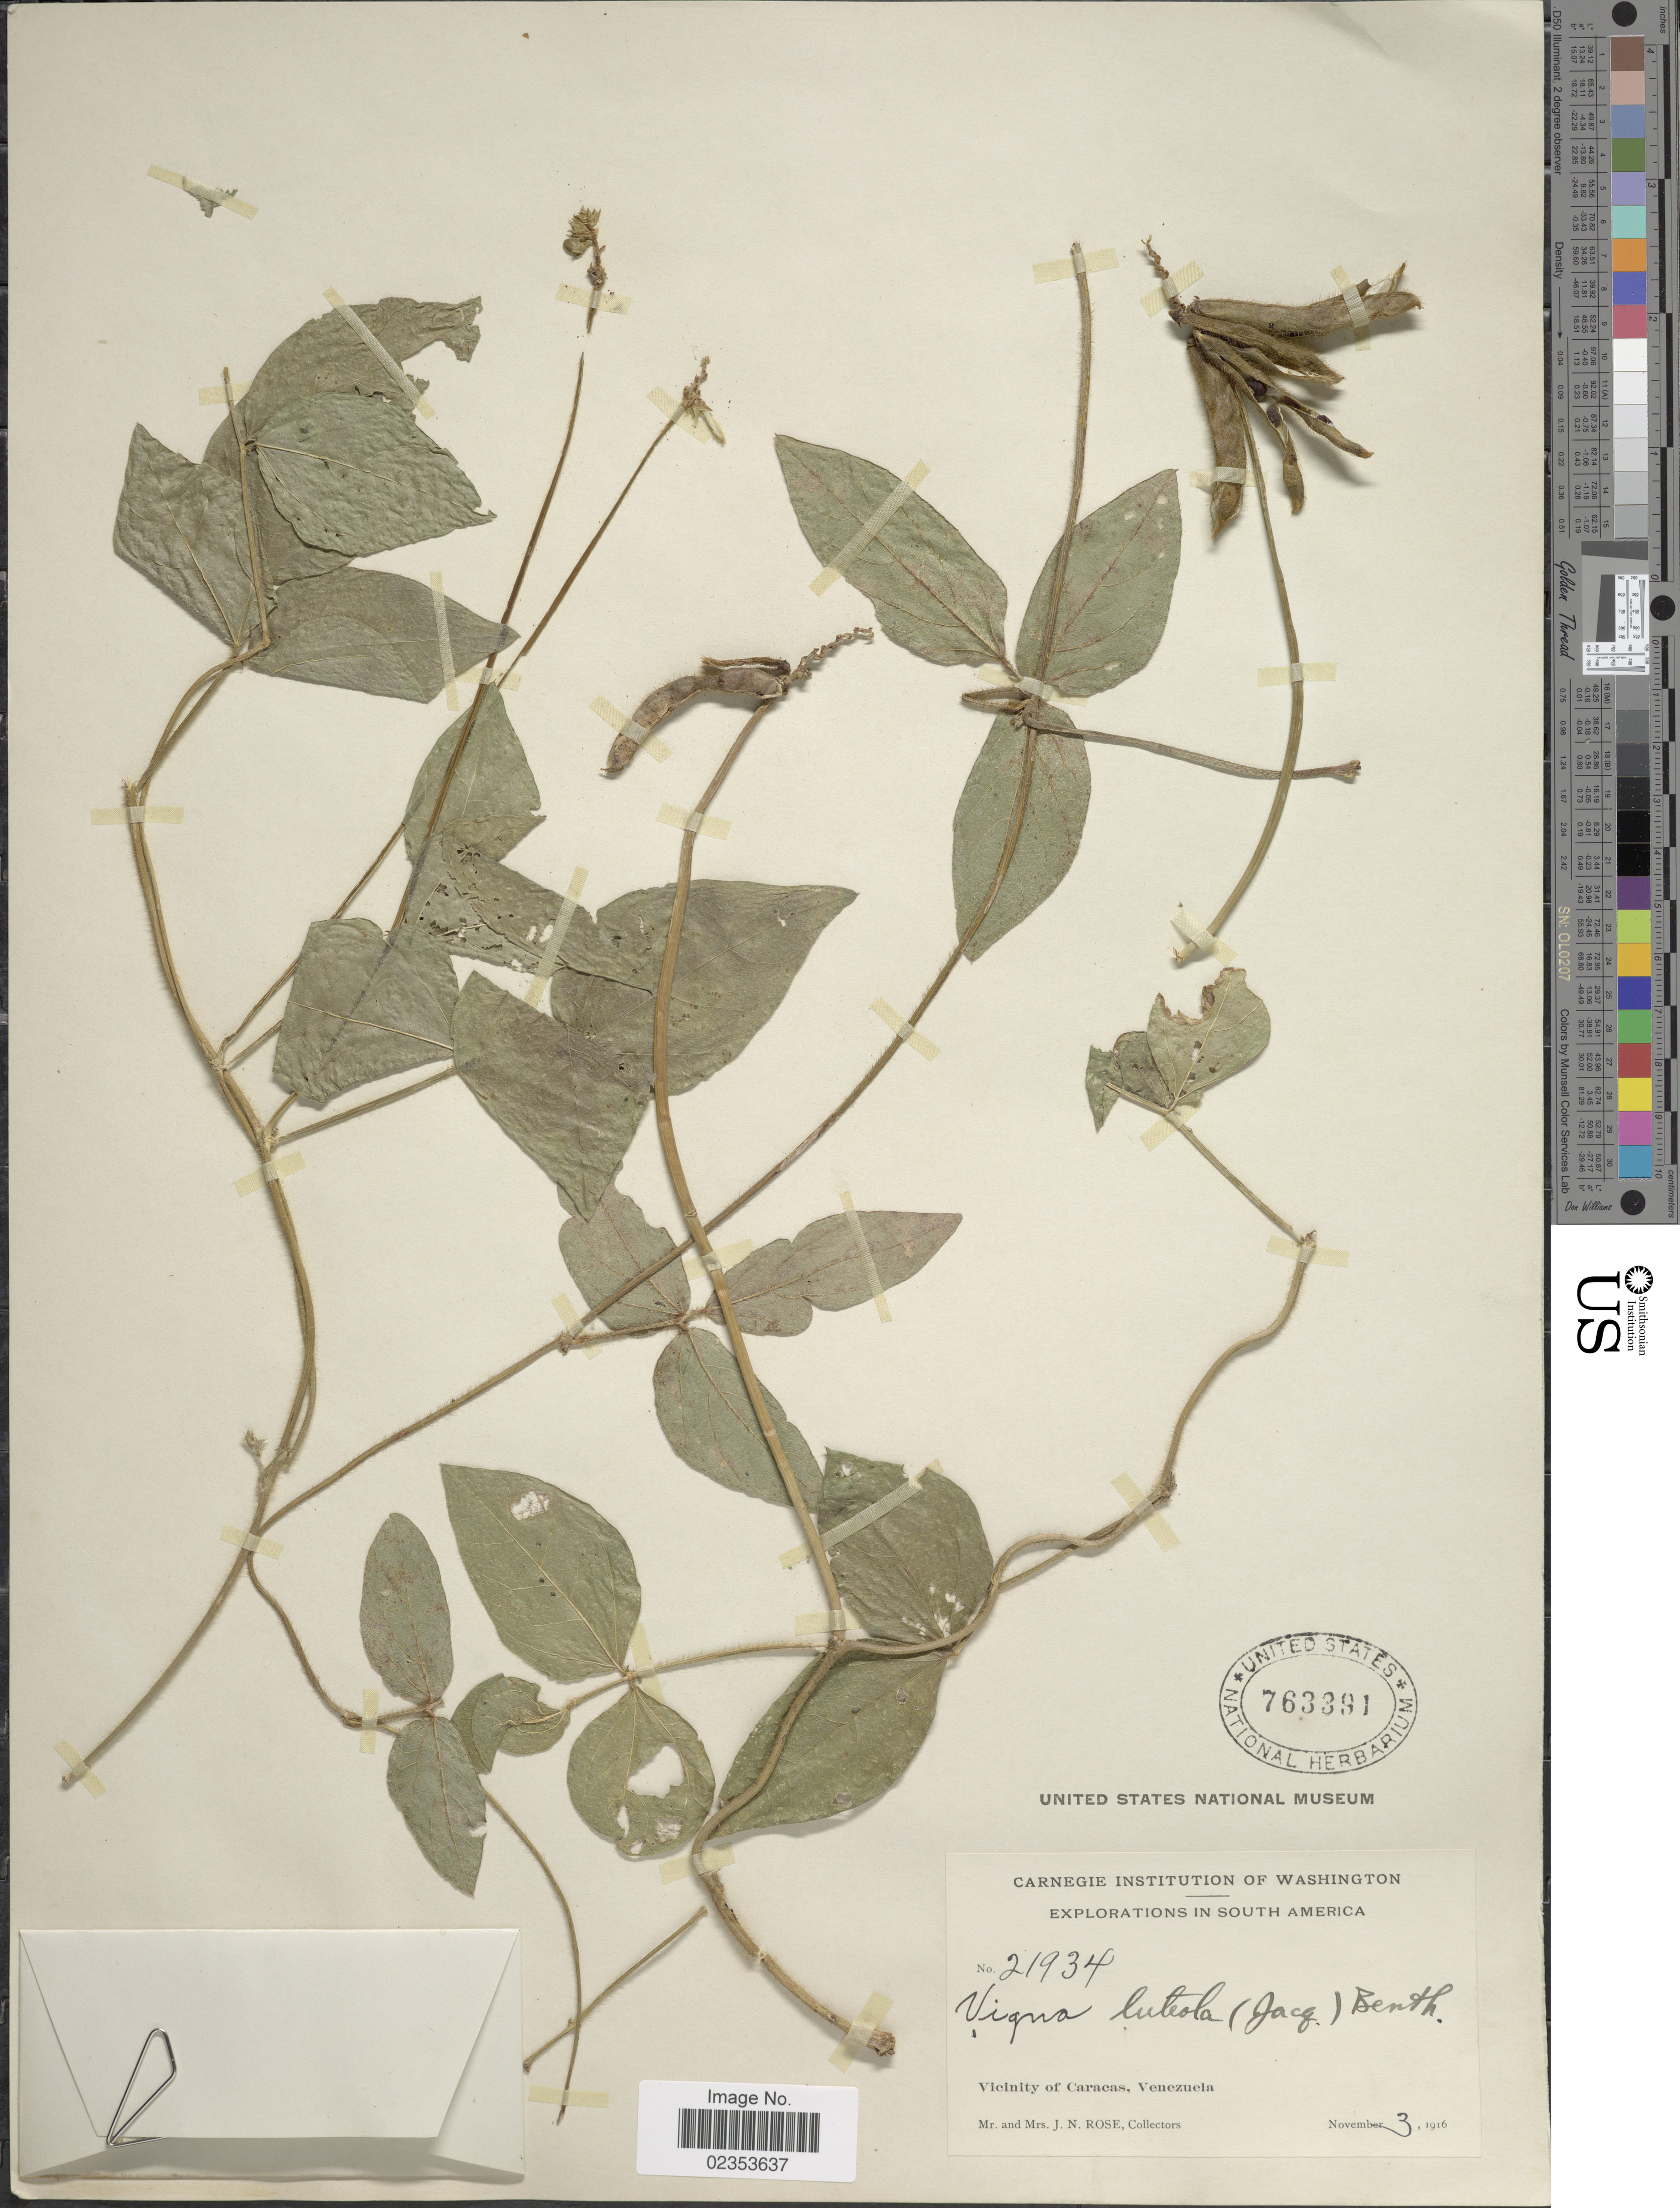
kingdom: Plantae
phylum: Tracheophyta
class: Magnoliopsida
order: Fabales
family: Fabaceae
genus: Vigna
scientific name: Vigna luteola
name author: (Jacq.) Benth.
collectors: J. N. Rose & L. B. Rose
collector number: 21934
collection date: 1916-11-03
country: Venezuela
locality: Vicinity of Caracas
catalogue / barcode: US 763391